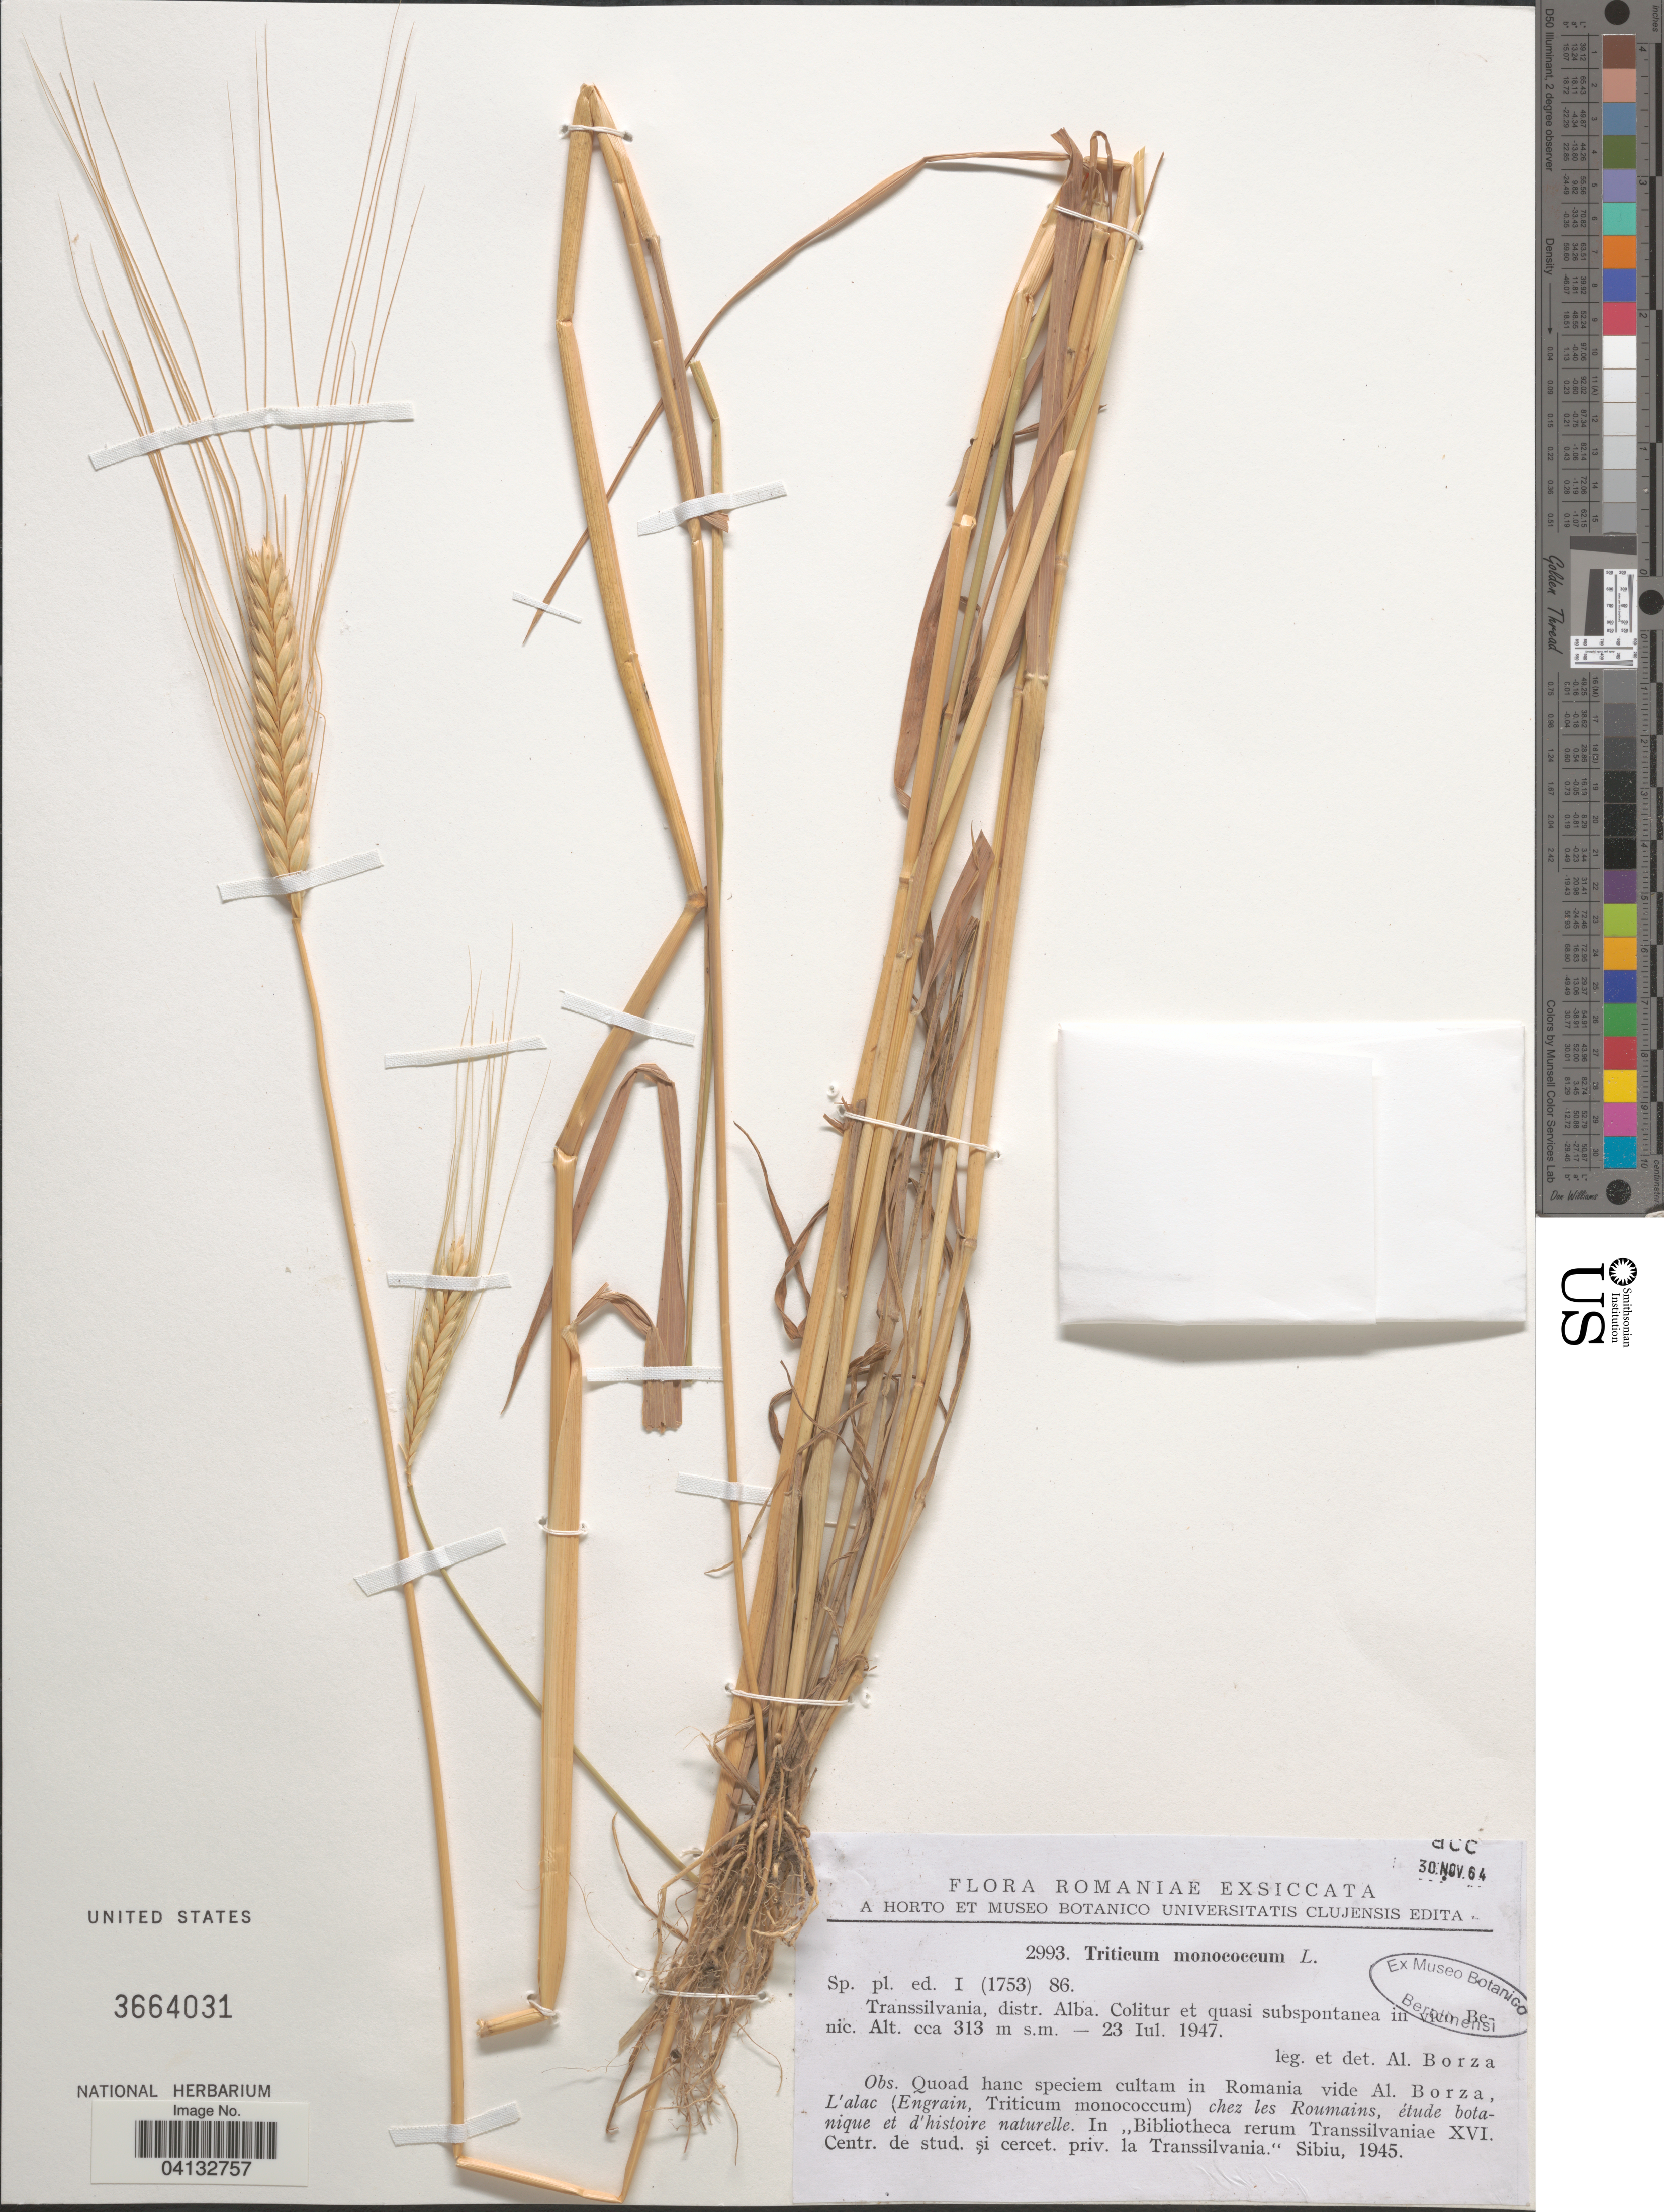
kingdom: Plantae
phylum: Tracheophyta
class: Liliopsida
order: Poales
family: Poaceae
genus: Triticum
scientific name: Triticum monococcum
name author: L.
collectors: A. Borza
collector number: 2993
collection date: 1947-07-23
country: Romania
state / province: Alba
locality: Transsilvania, distr. Alba. Colitur et quasi subspontanea in vico Benic.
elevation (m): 313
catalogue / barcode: US 3664031